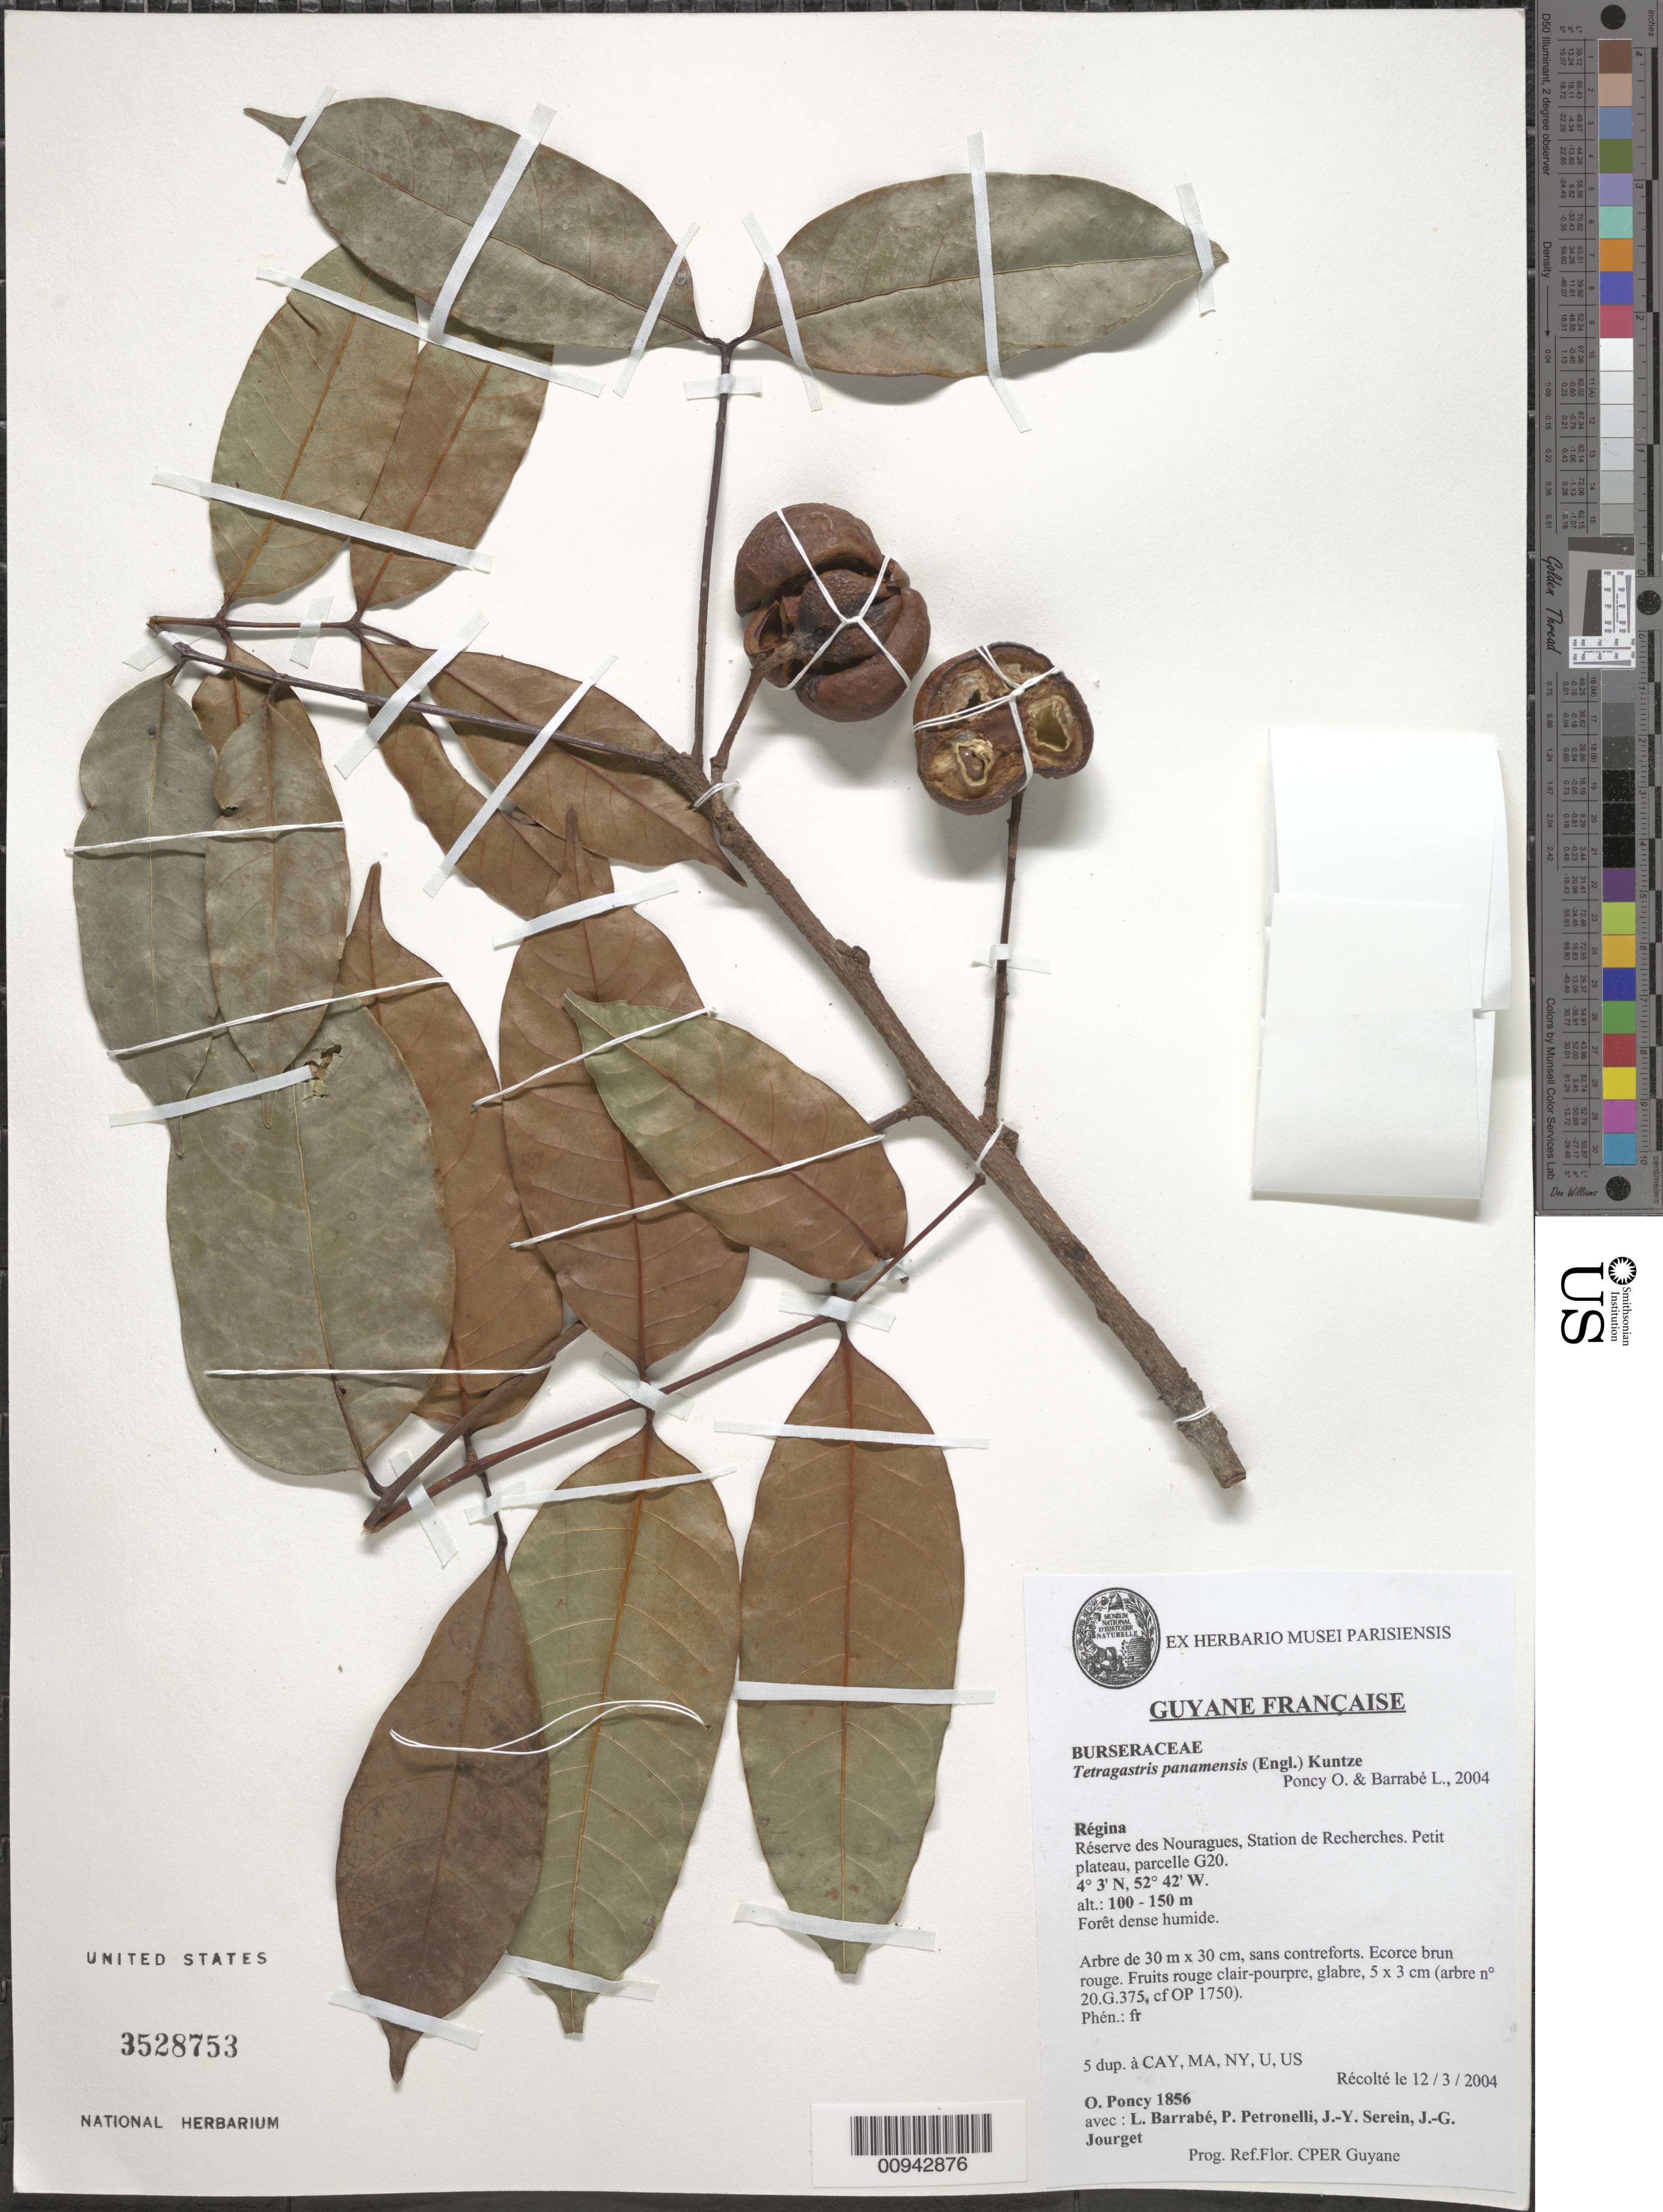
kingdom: Plantae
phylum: Tracheophyta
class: Magnoliopsida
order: Sapindales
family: Burseraceae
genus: Protium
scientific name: Protium stevensonii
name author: (Standl.) Daly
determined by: Daly, Douglas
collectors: O. Poncy, L. Barrabé, P. Petronelli, J. Serein & J. Jourget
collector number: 1856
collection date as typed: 12-Mar-04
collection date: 2004-03-12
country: French Guiana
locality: Régina, Réserve des Nouragues, Station de Recherches. Petit plateau, parcelle G20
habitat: Foret dense humide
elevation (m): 100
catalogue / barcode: US 3528753